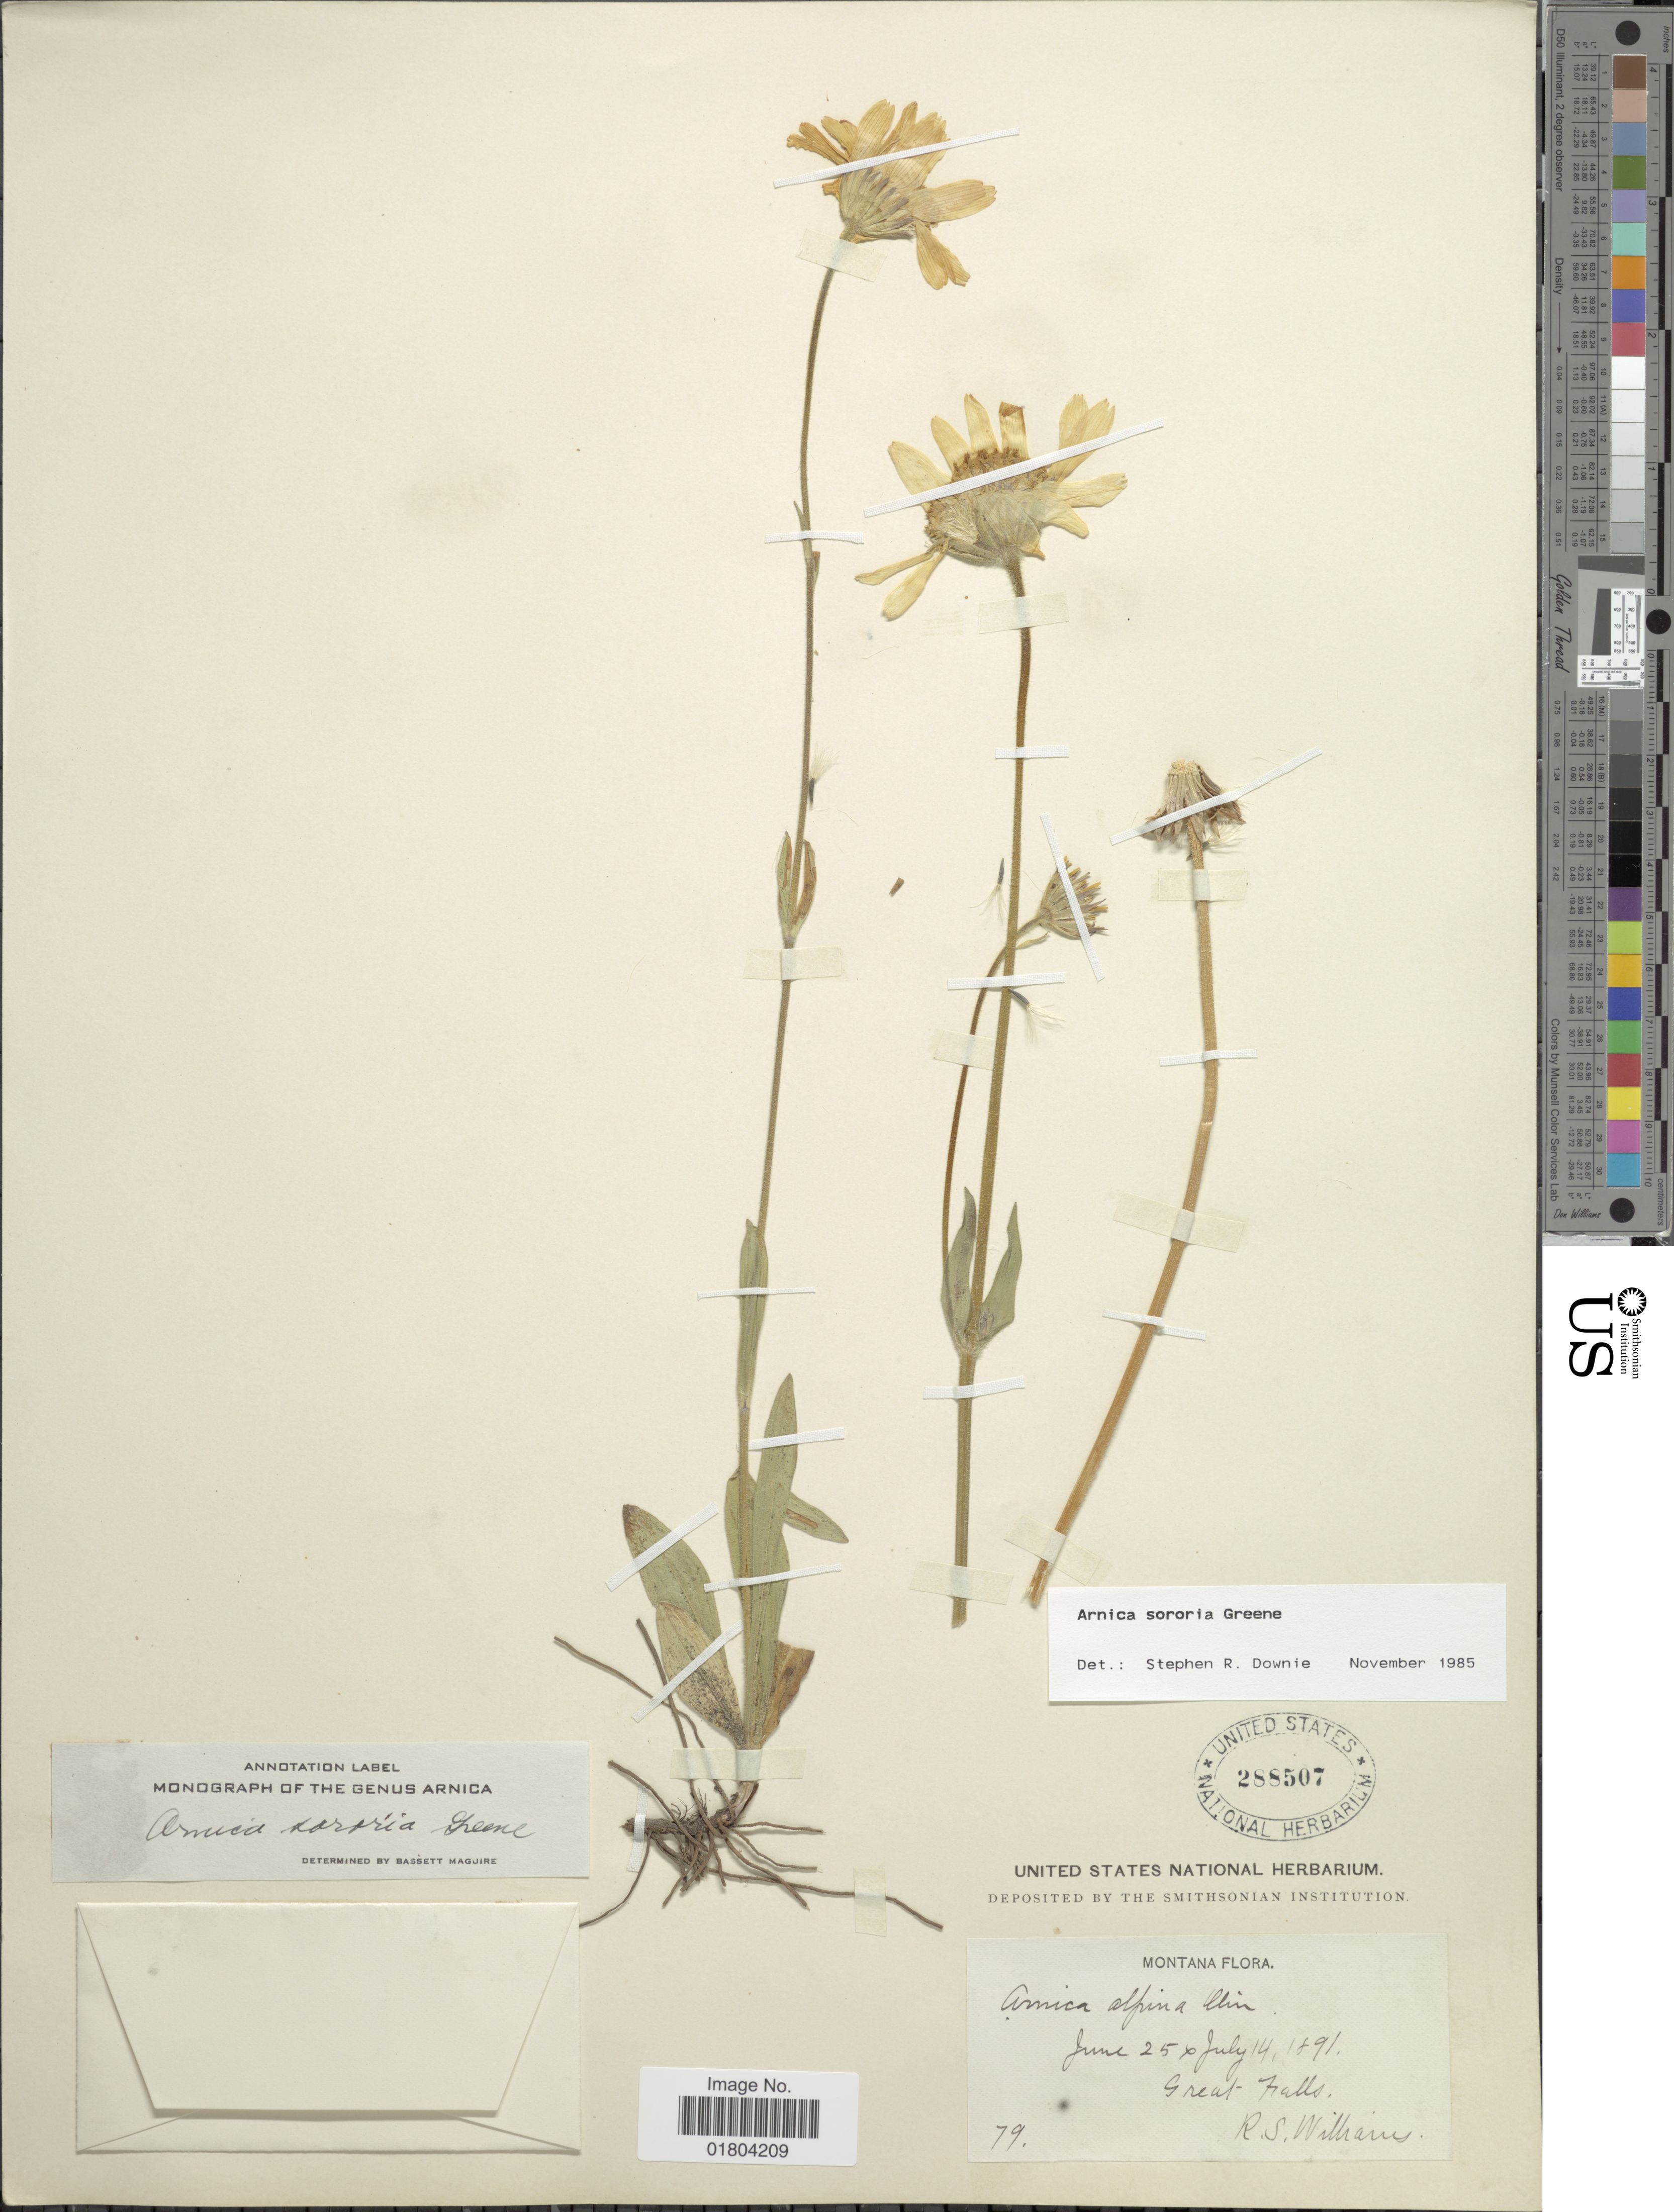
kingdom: Plantae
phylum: Tracheophyta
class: Magnoliopsida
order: Asterales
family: Asteraceae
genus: Arnica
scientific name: Arnica sororia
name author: Greene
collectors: R. S. Williams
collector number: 79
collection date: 1891-06-25/1891-07-14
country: United States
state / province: Montana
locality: Great Falls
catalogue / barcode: US 288507